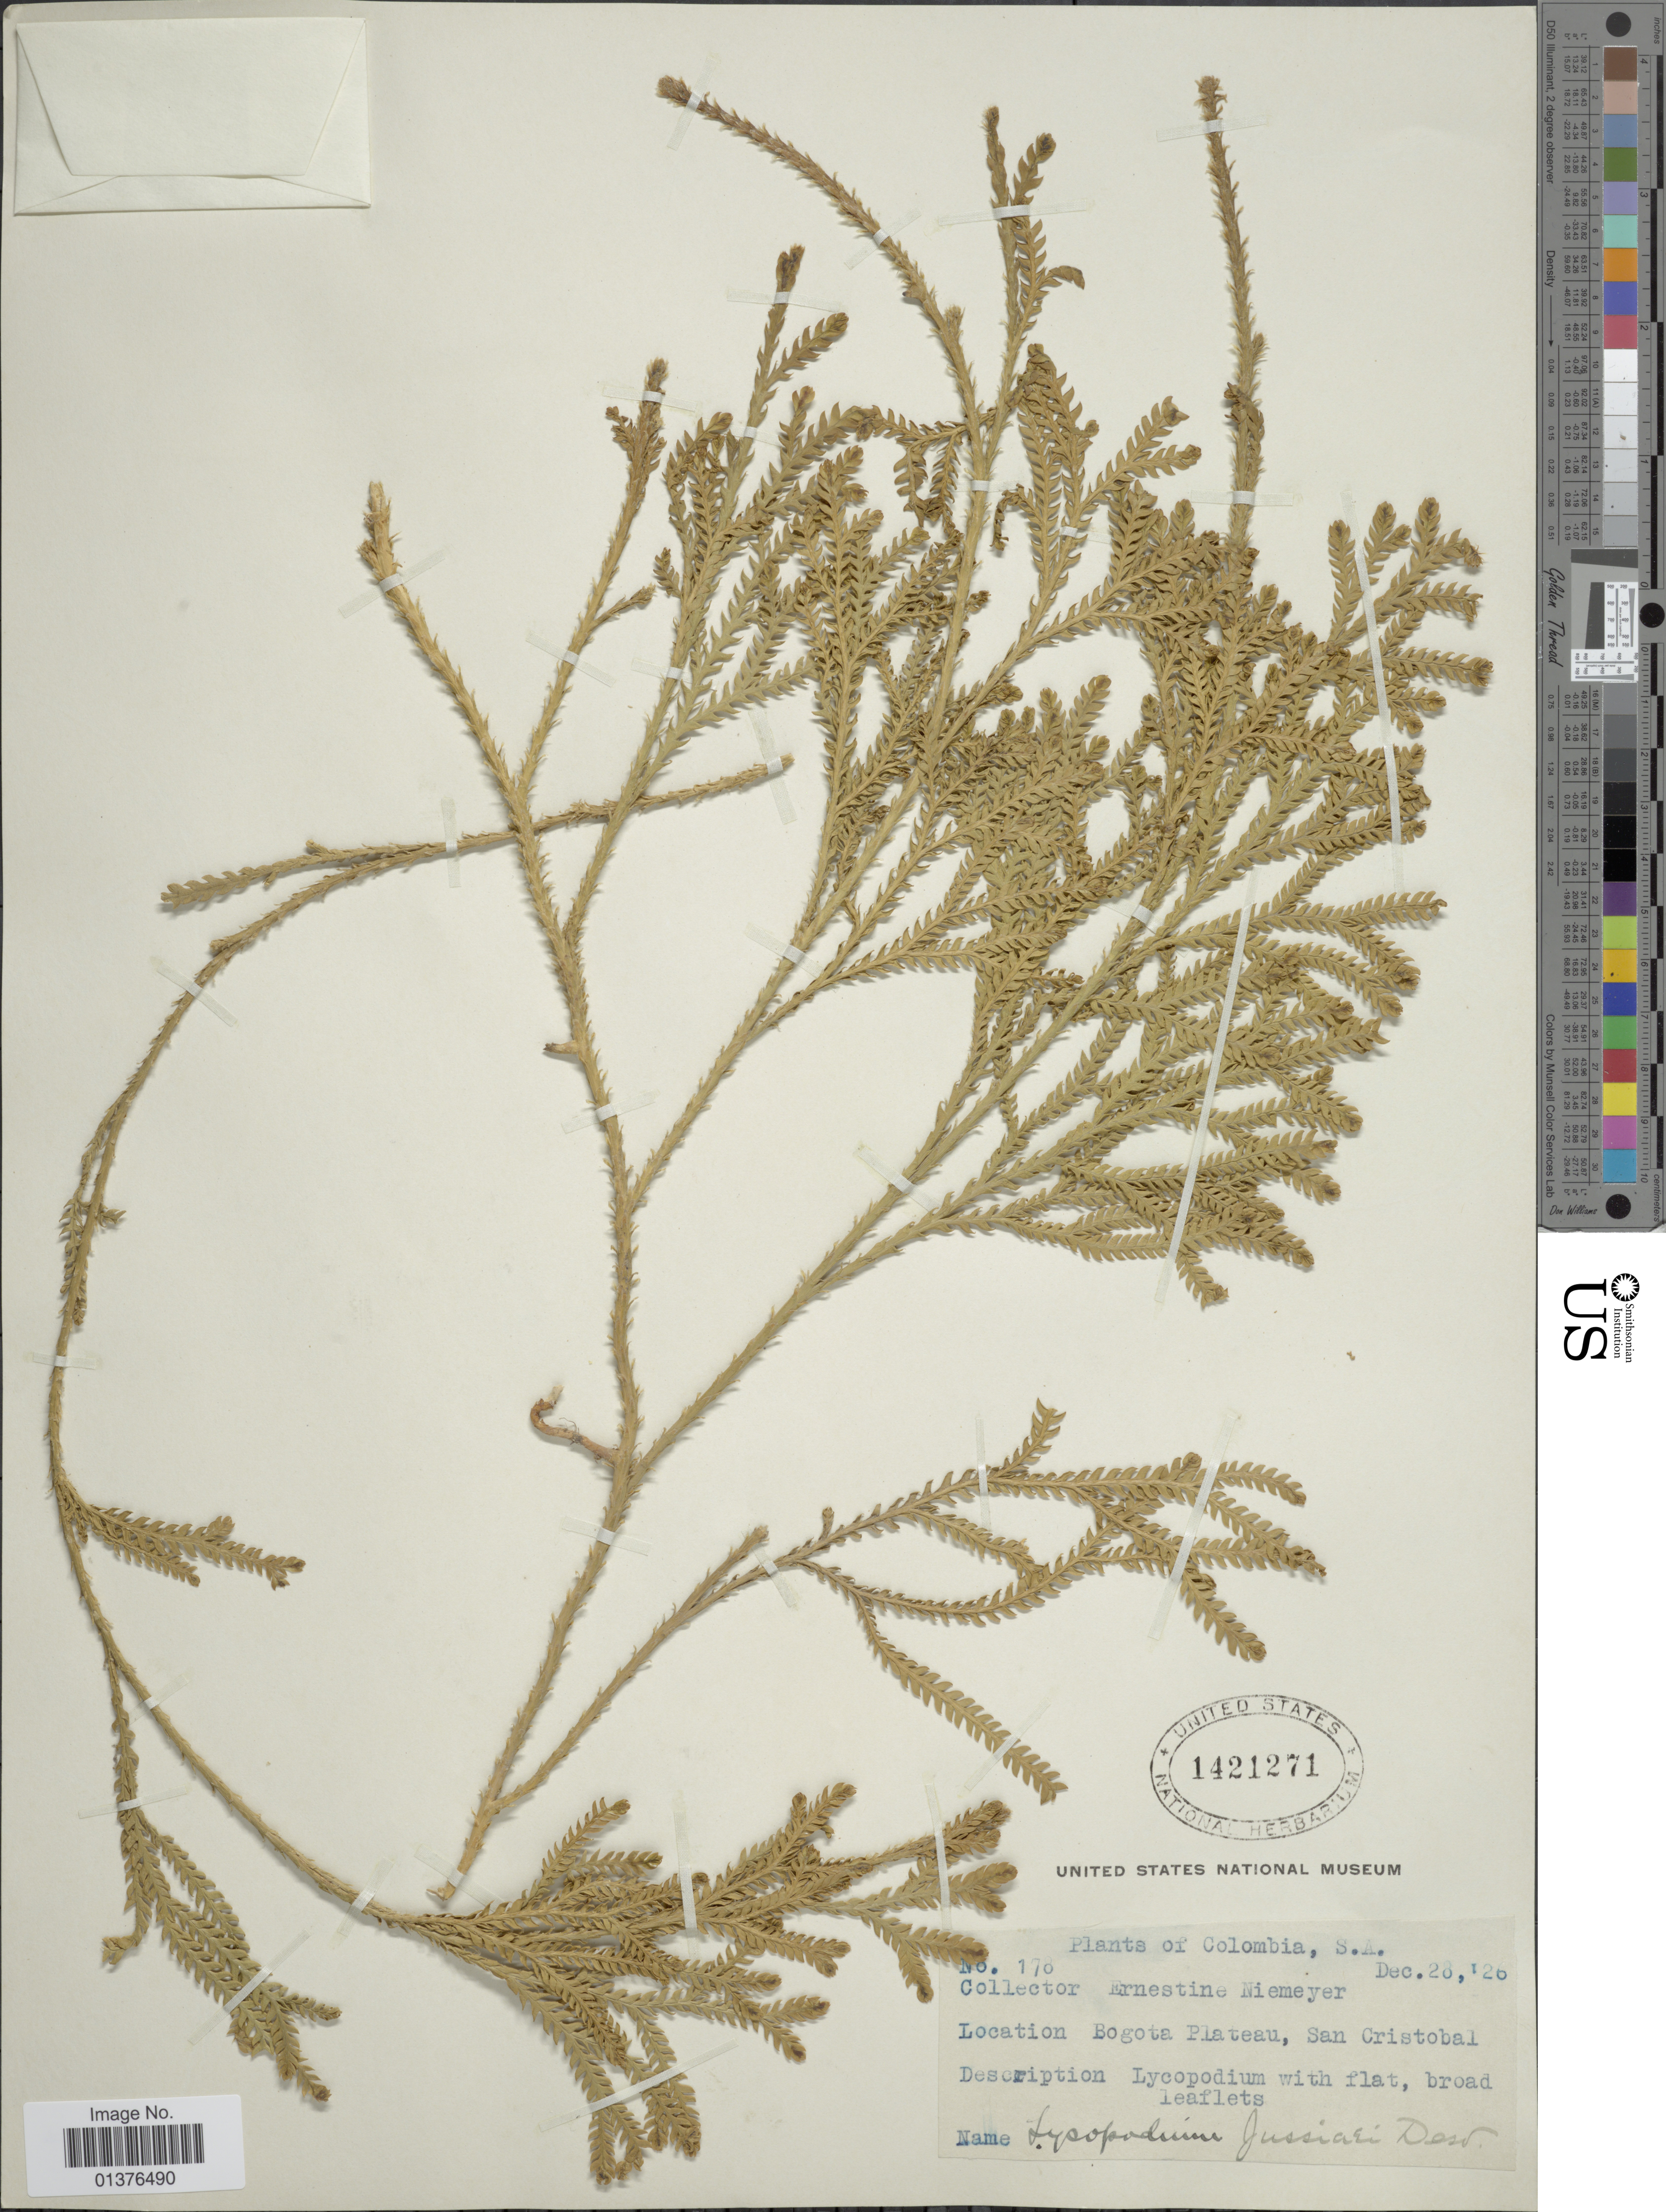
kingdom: Plantae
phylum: Tracheophyta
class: Lycopodiopsida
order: Lycopodiales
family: Lycopodiaceae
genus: Diphasium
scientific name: Diphasium jussiaei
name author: (Desv.) C. Presl ex Rothm.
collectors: E. H. Niemeyer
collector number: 178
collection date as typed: Transcribed d/m/y: 28/12/26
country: Colombia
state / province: Bogota D.C.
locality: Bogota plateau, San Cristobal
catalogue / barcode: US 1421271